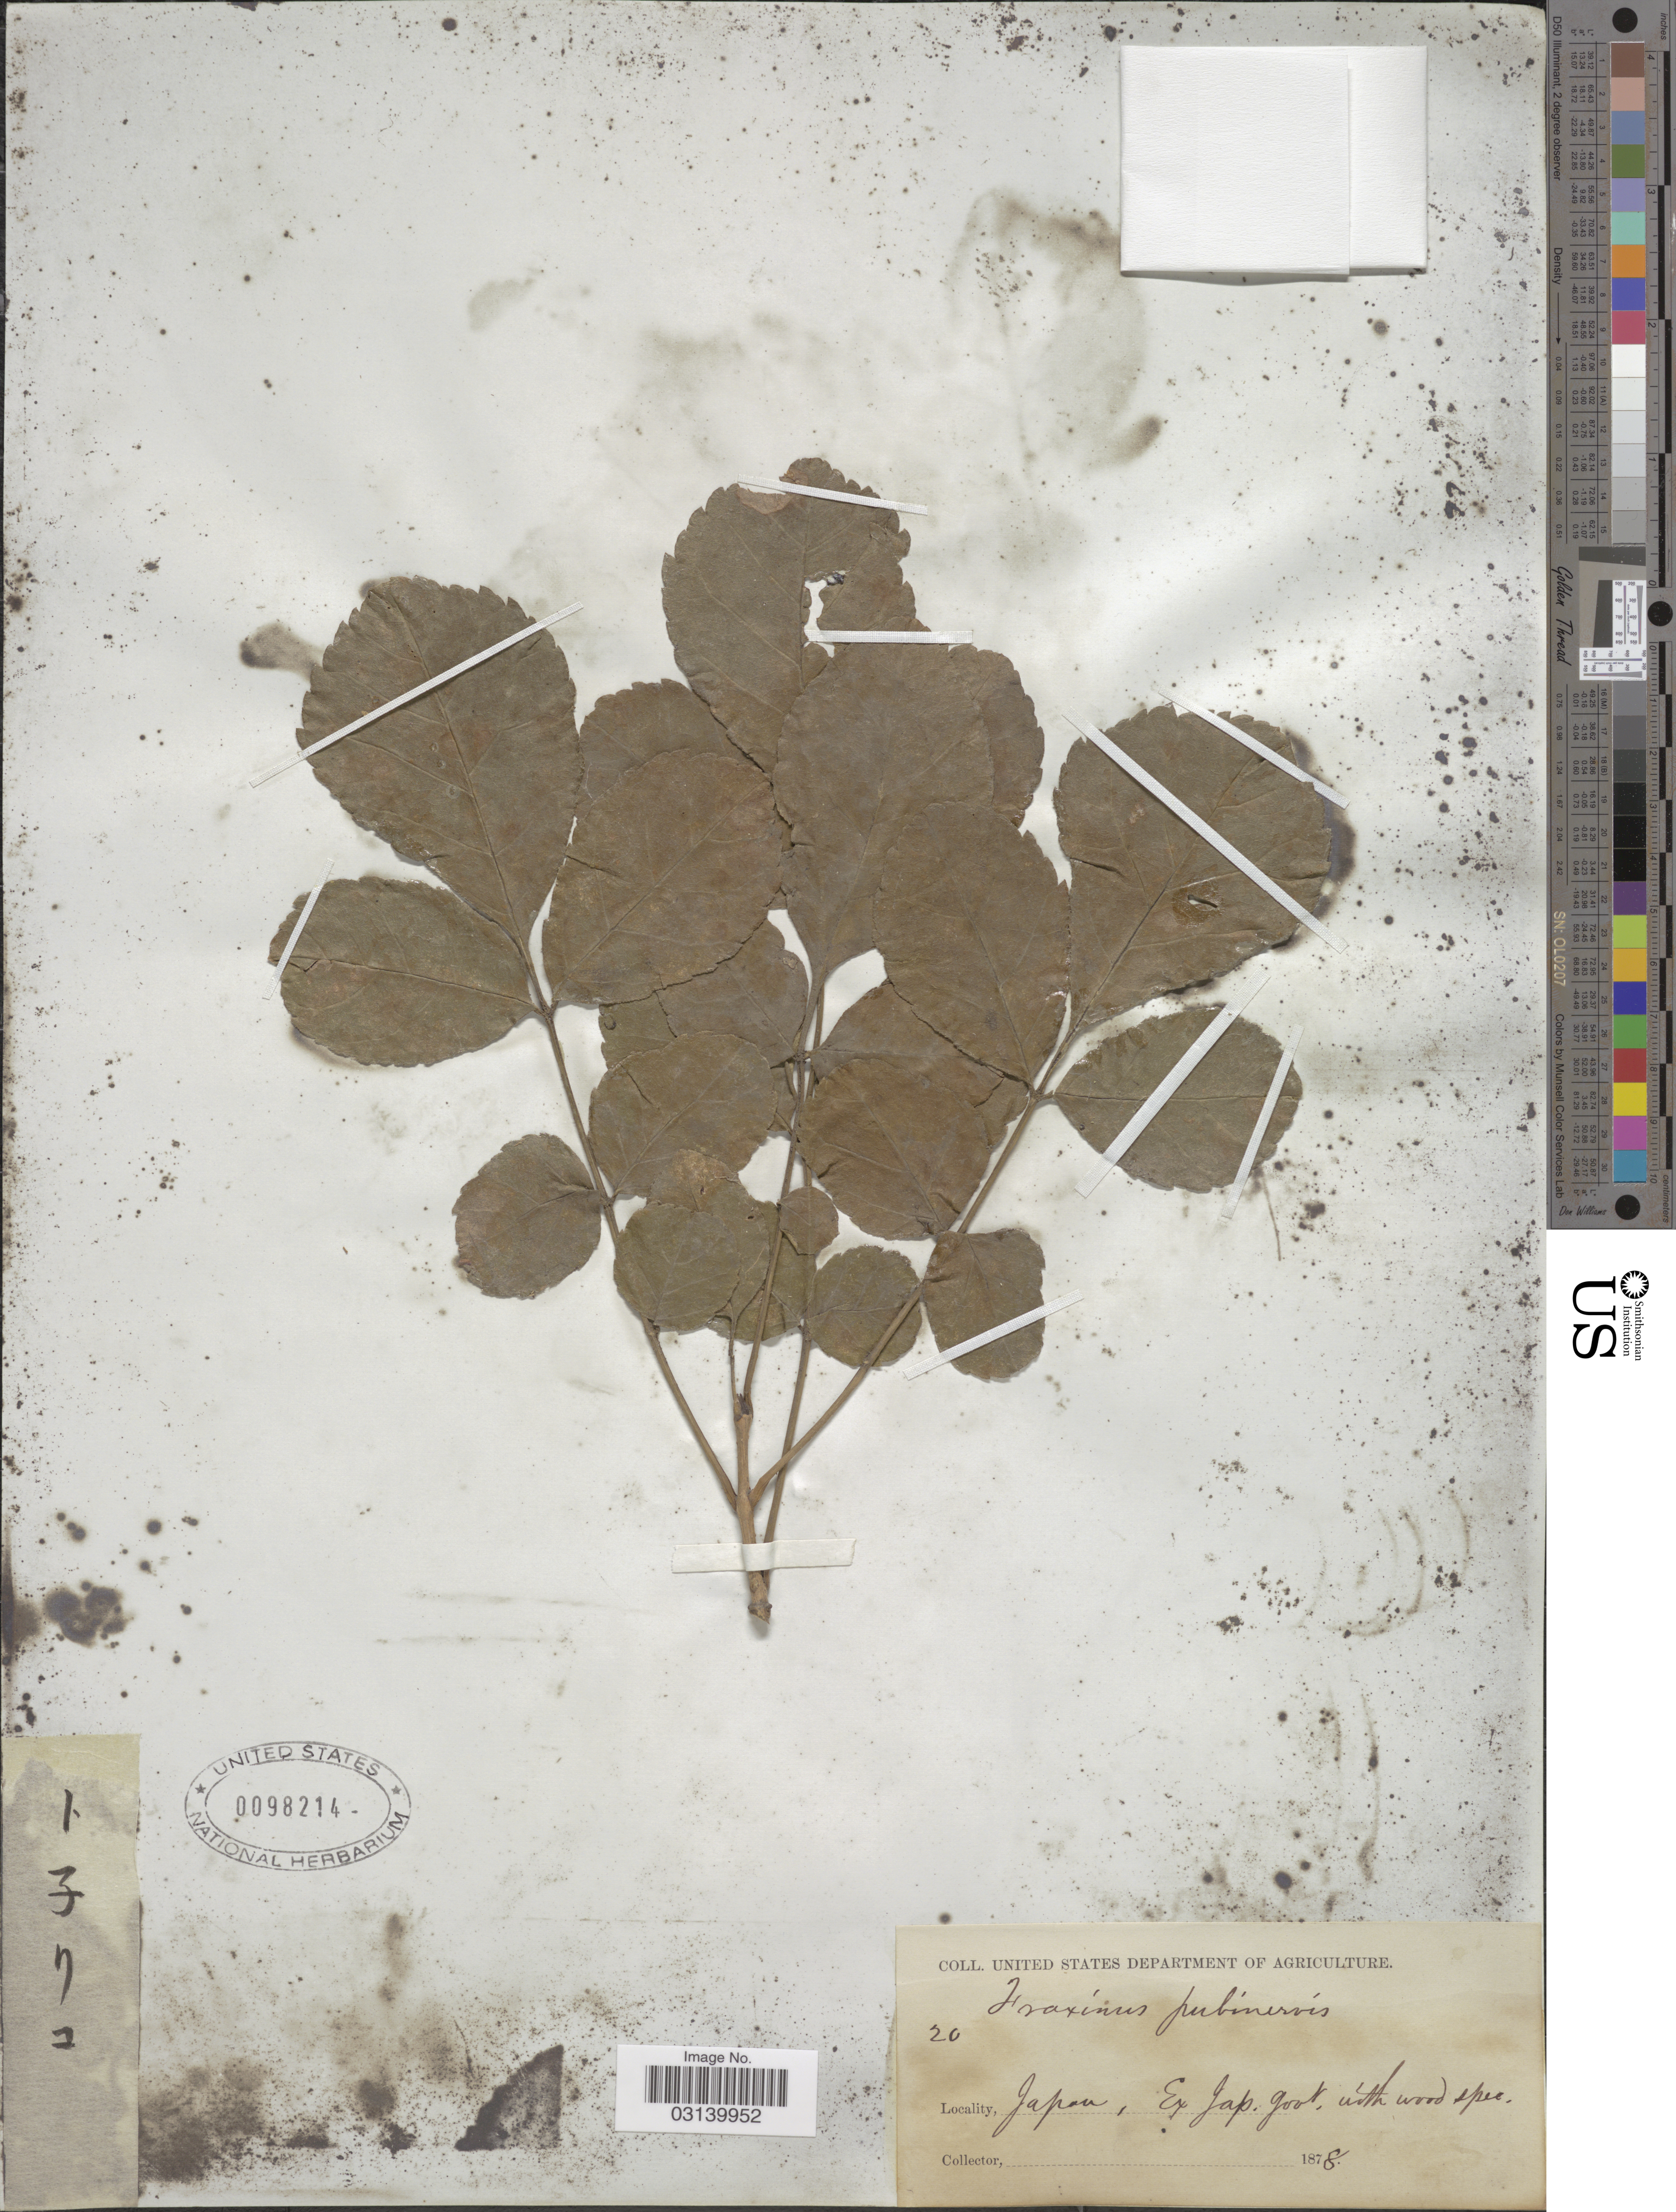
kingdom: Plantae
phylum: Tracheophyta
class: Magnoliopsida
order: Lamiales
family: Oleaceae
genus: Fraxinus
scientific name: Fraxinus pubinervis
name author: Blume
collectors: United States Department of Agriculture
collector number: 20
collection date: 1878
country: Japan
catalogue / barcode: US 98214